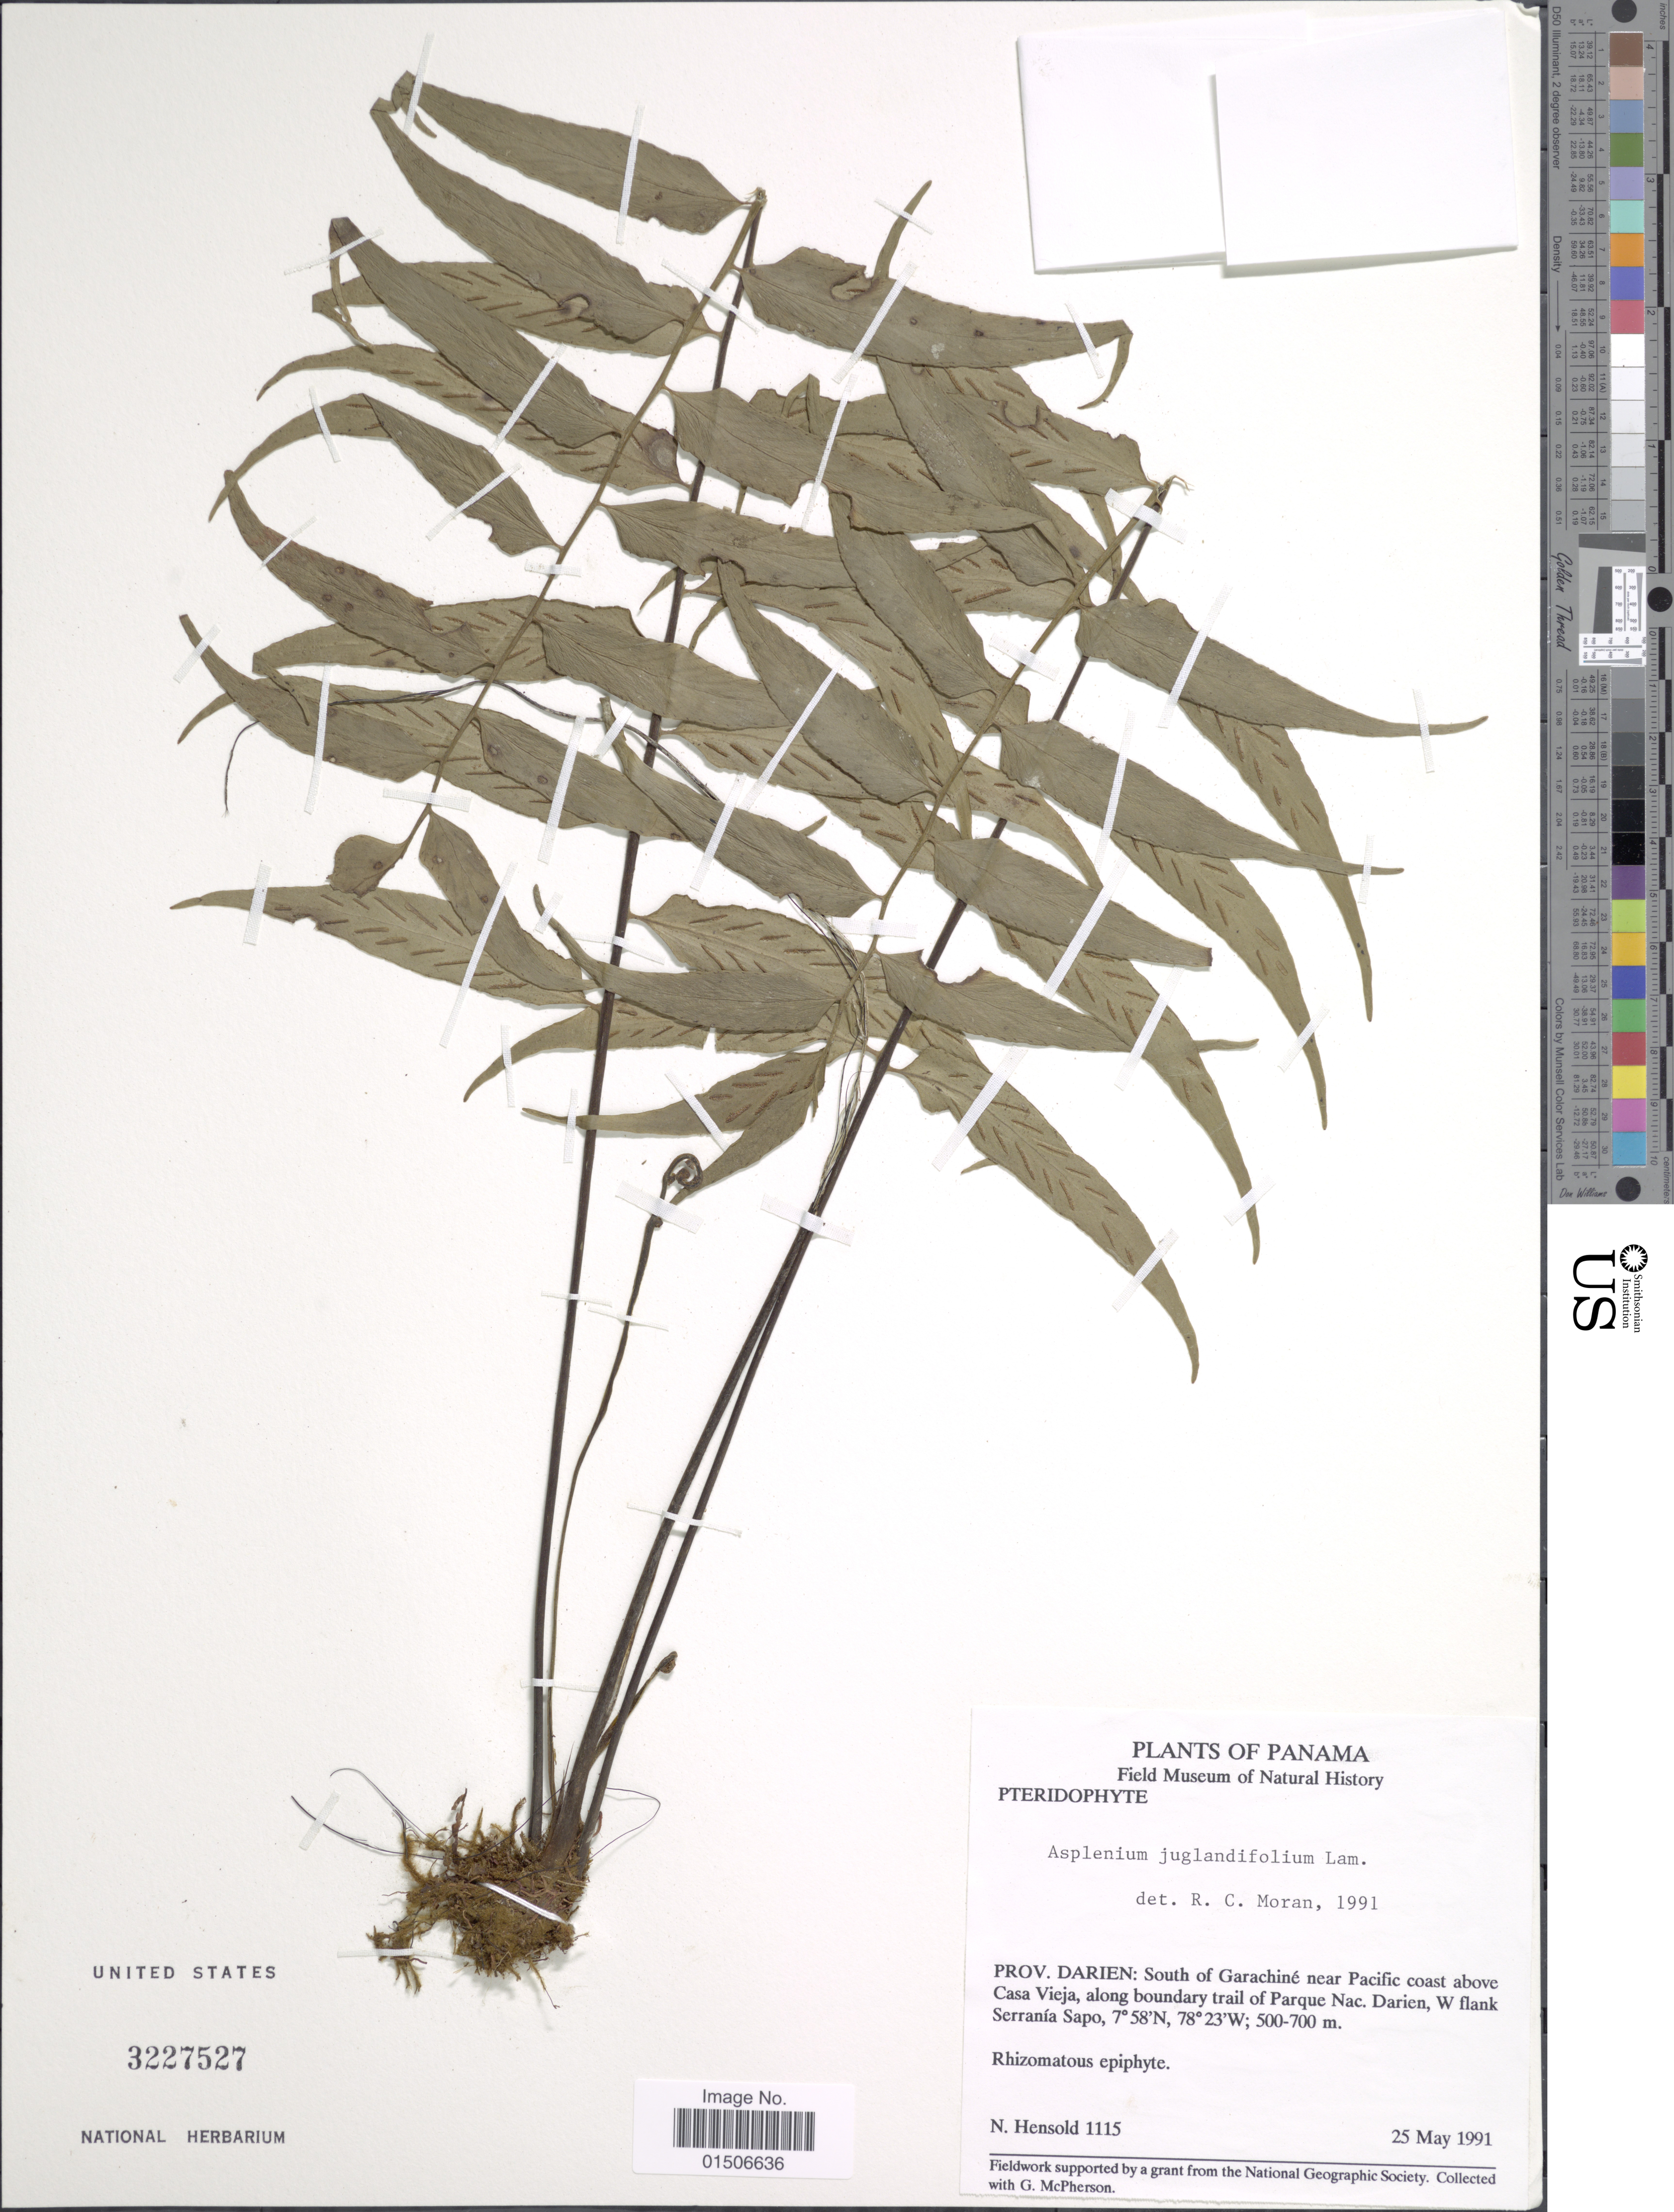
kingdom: Plantae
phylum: Tracheophyta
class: Polypodiopsida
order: Polypodiales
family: Aspleniaceae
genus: Asplenium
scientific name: Asplenium juglandifolium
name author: Lam.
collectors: N. Hensold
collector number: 1115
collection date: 1991-05-25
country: Panama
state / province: Darién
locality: South of Garachiné near Pacific coast above Casa Vieja, along boundary trail of Parque Nac. Darien , W flank Serranía Sapo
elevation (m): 500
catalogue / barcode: US 3227527